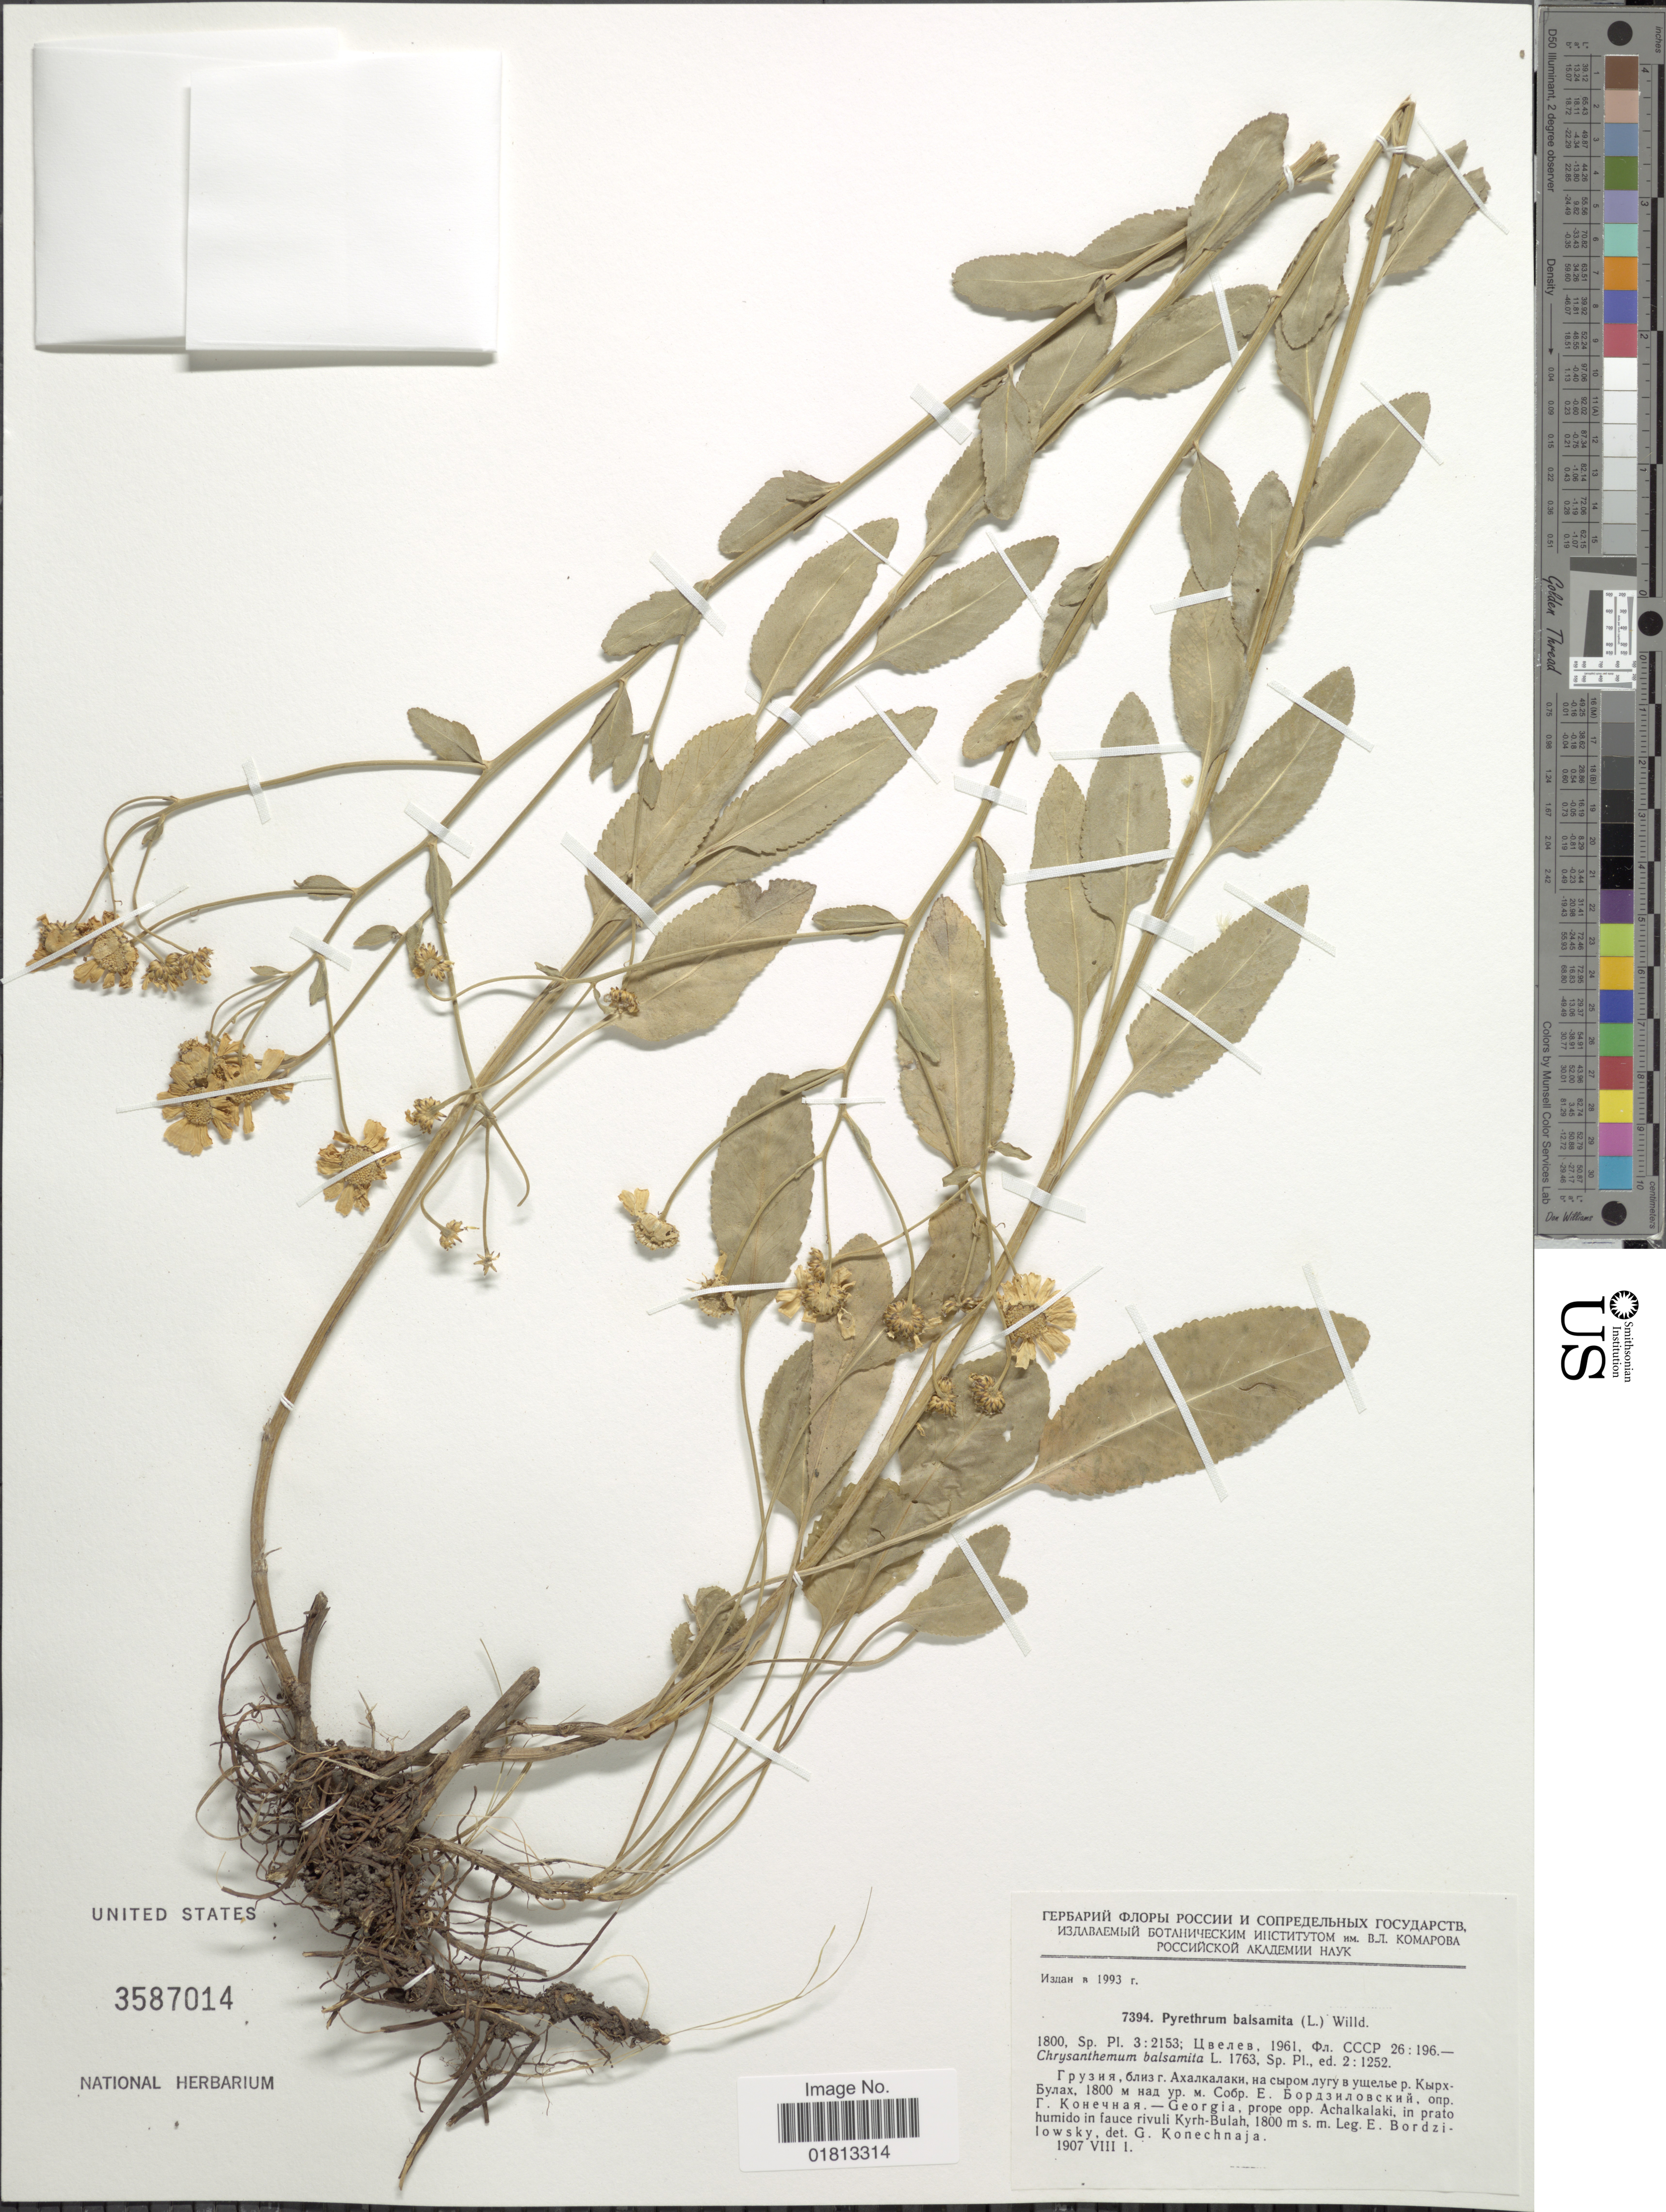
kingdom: Plantae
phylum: Tracheophyta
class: Magnoliopsida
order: Asterales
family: Asteraceae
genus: Tanacetum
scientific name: Tanacetum balsamita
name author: L.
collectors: E. I. Bordzilowski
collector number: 7394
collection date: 1907-08-01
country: Georgia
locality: Georgia, prope opp. Achalkalaki, in prato humido in fauce rivuli Kyrth-Bulah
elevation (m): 1800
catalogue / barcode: US 3587014